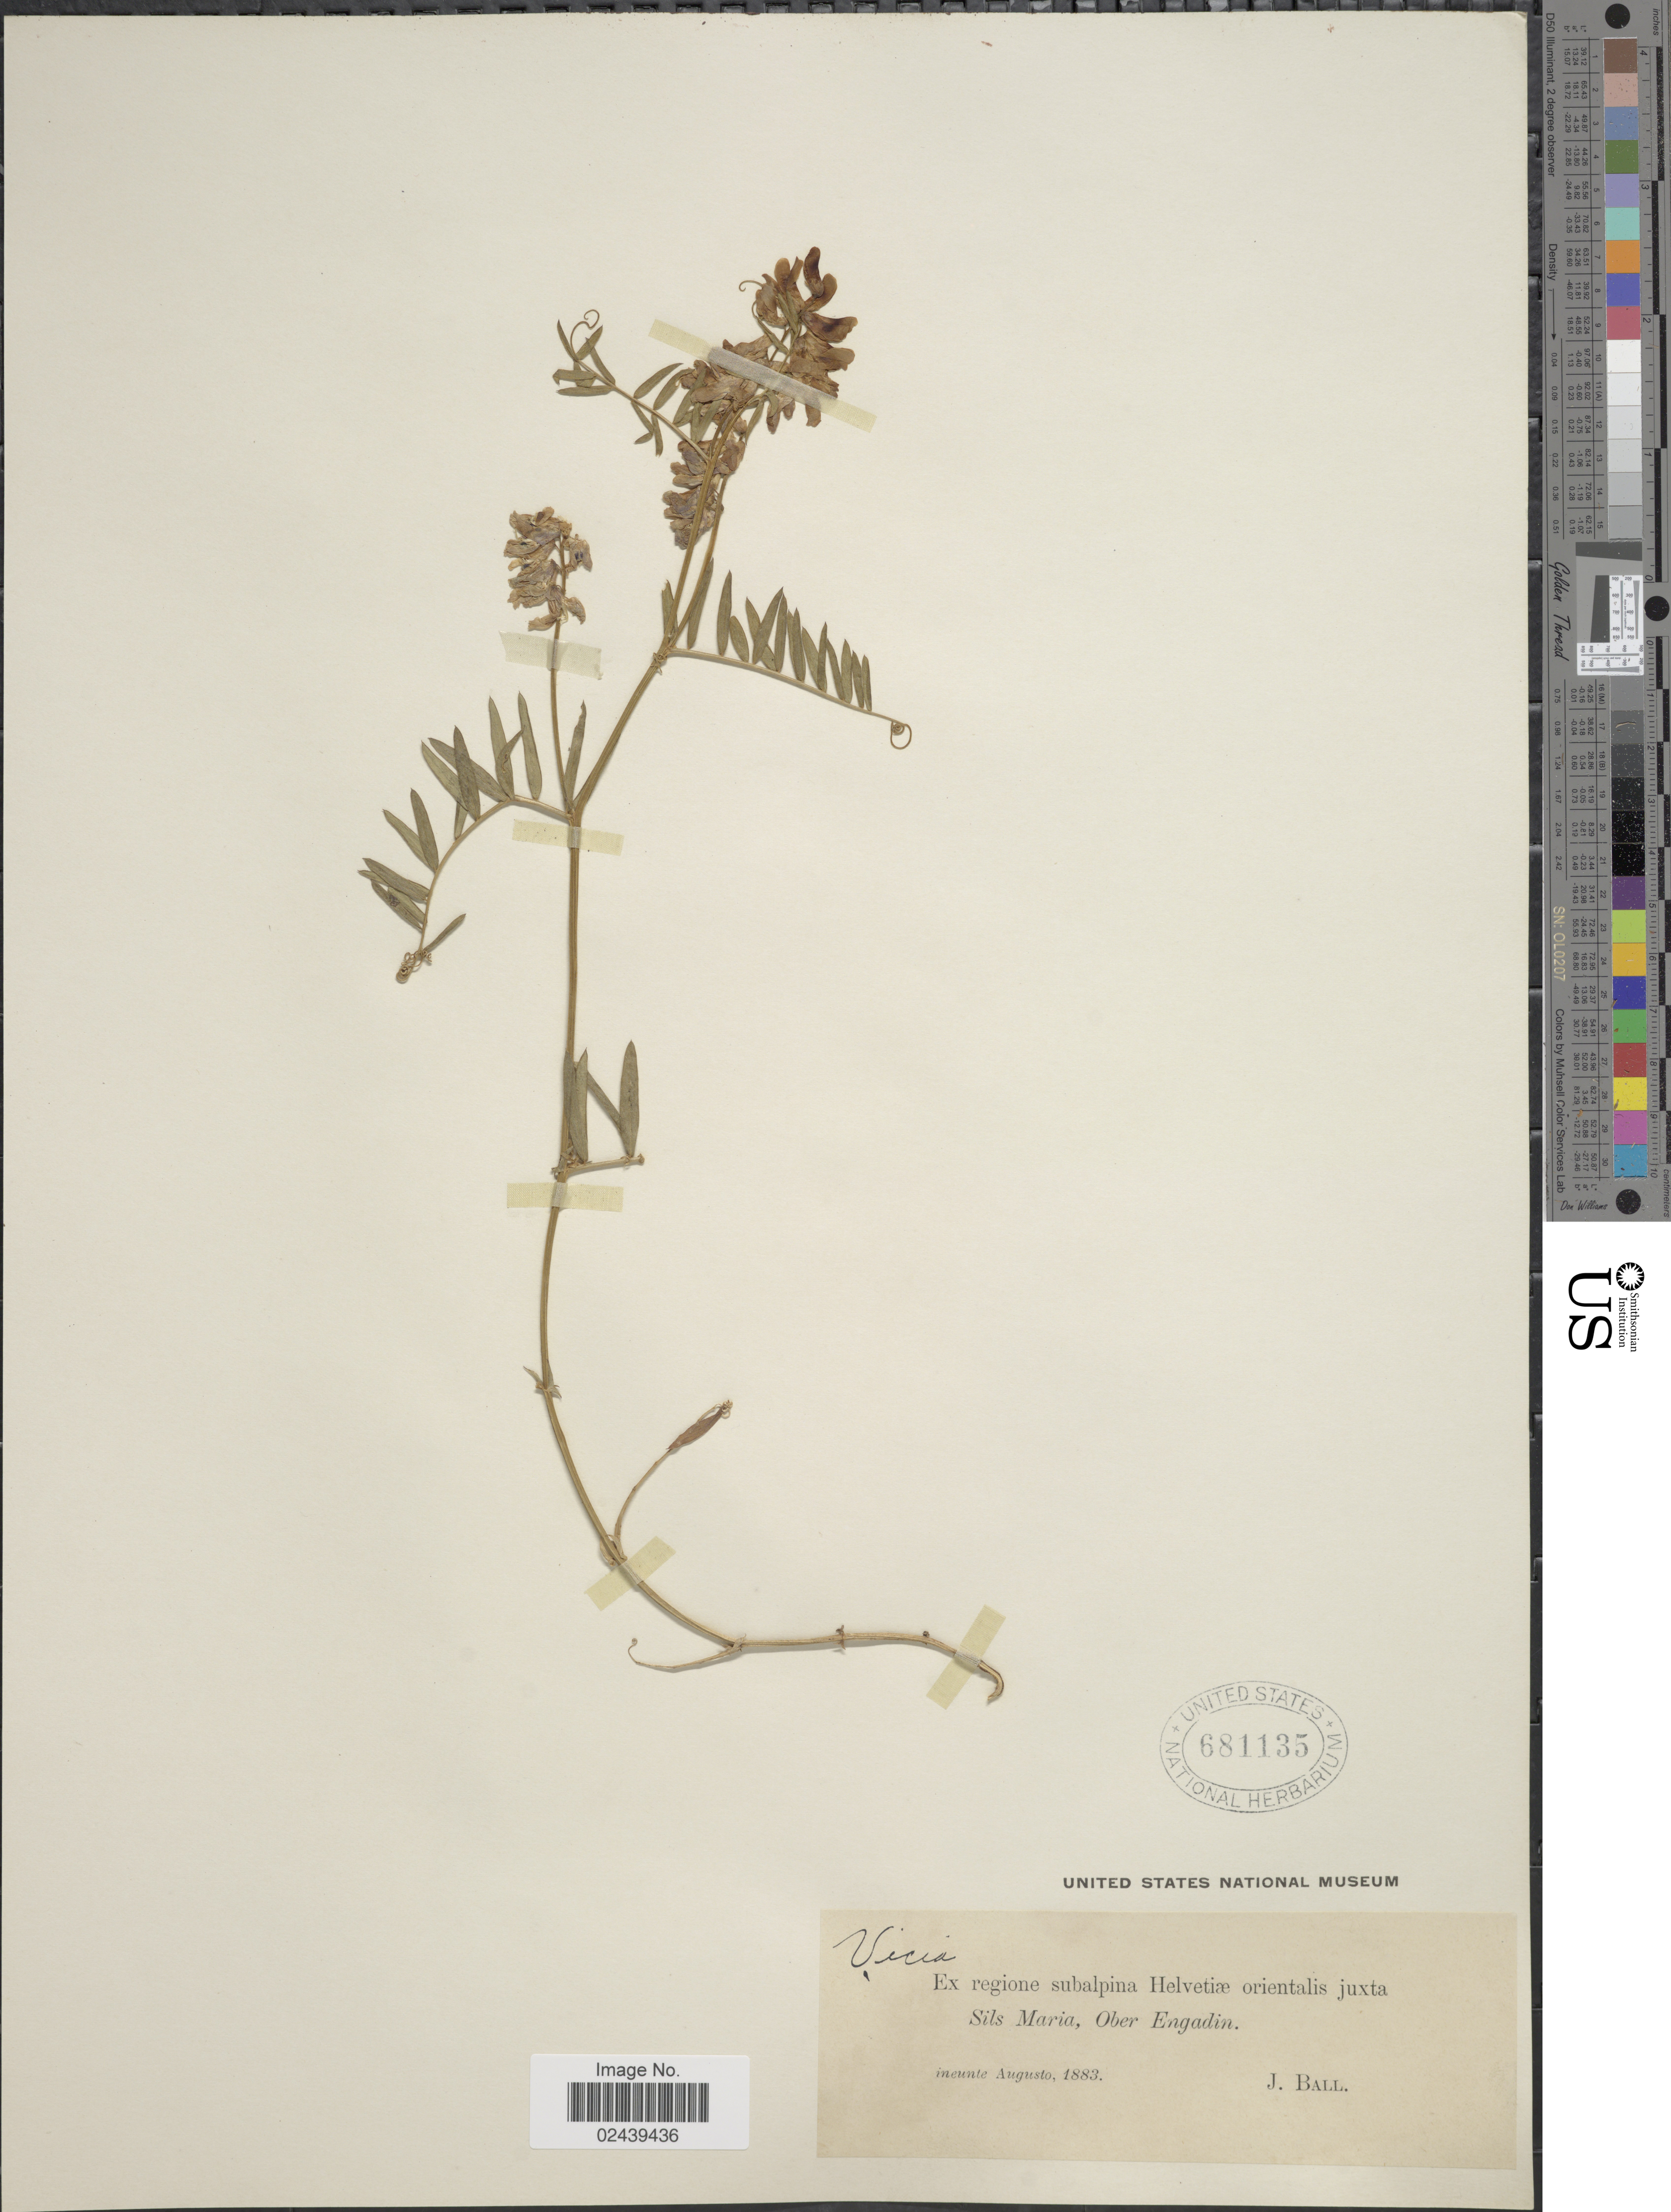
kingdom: Plantae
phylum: Tracheophyta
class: Magnoliopsida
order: Fabales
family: Fabaceae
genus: Vicia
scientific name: Vicia sp.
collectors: J. Ball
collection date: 1883-08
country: Switzerland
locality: Ex regione subalpina Helvetiae orientalis juxta Sils Maria, Ober Engadin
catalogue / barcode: US 681135